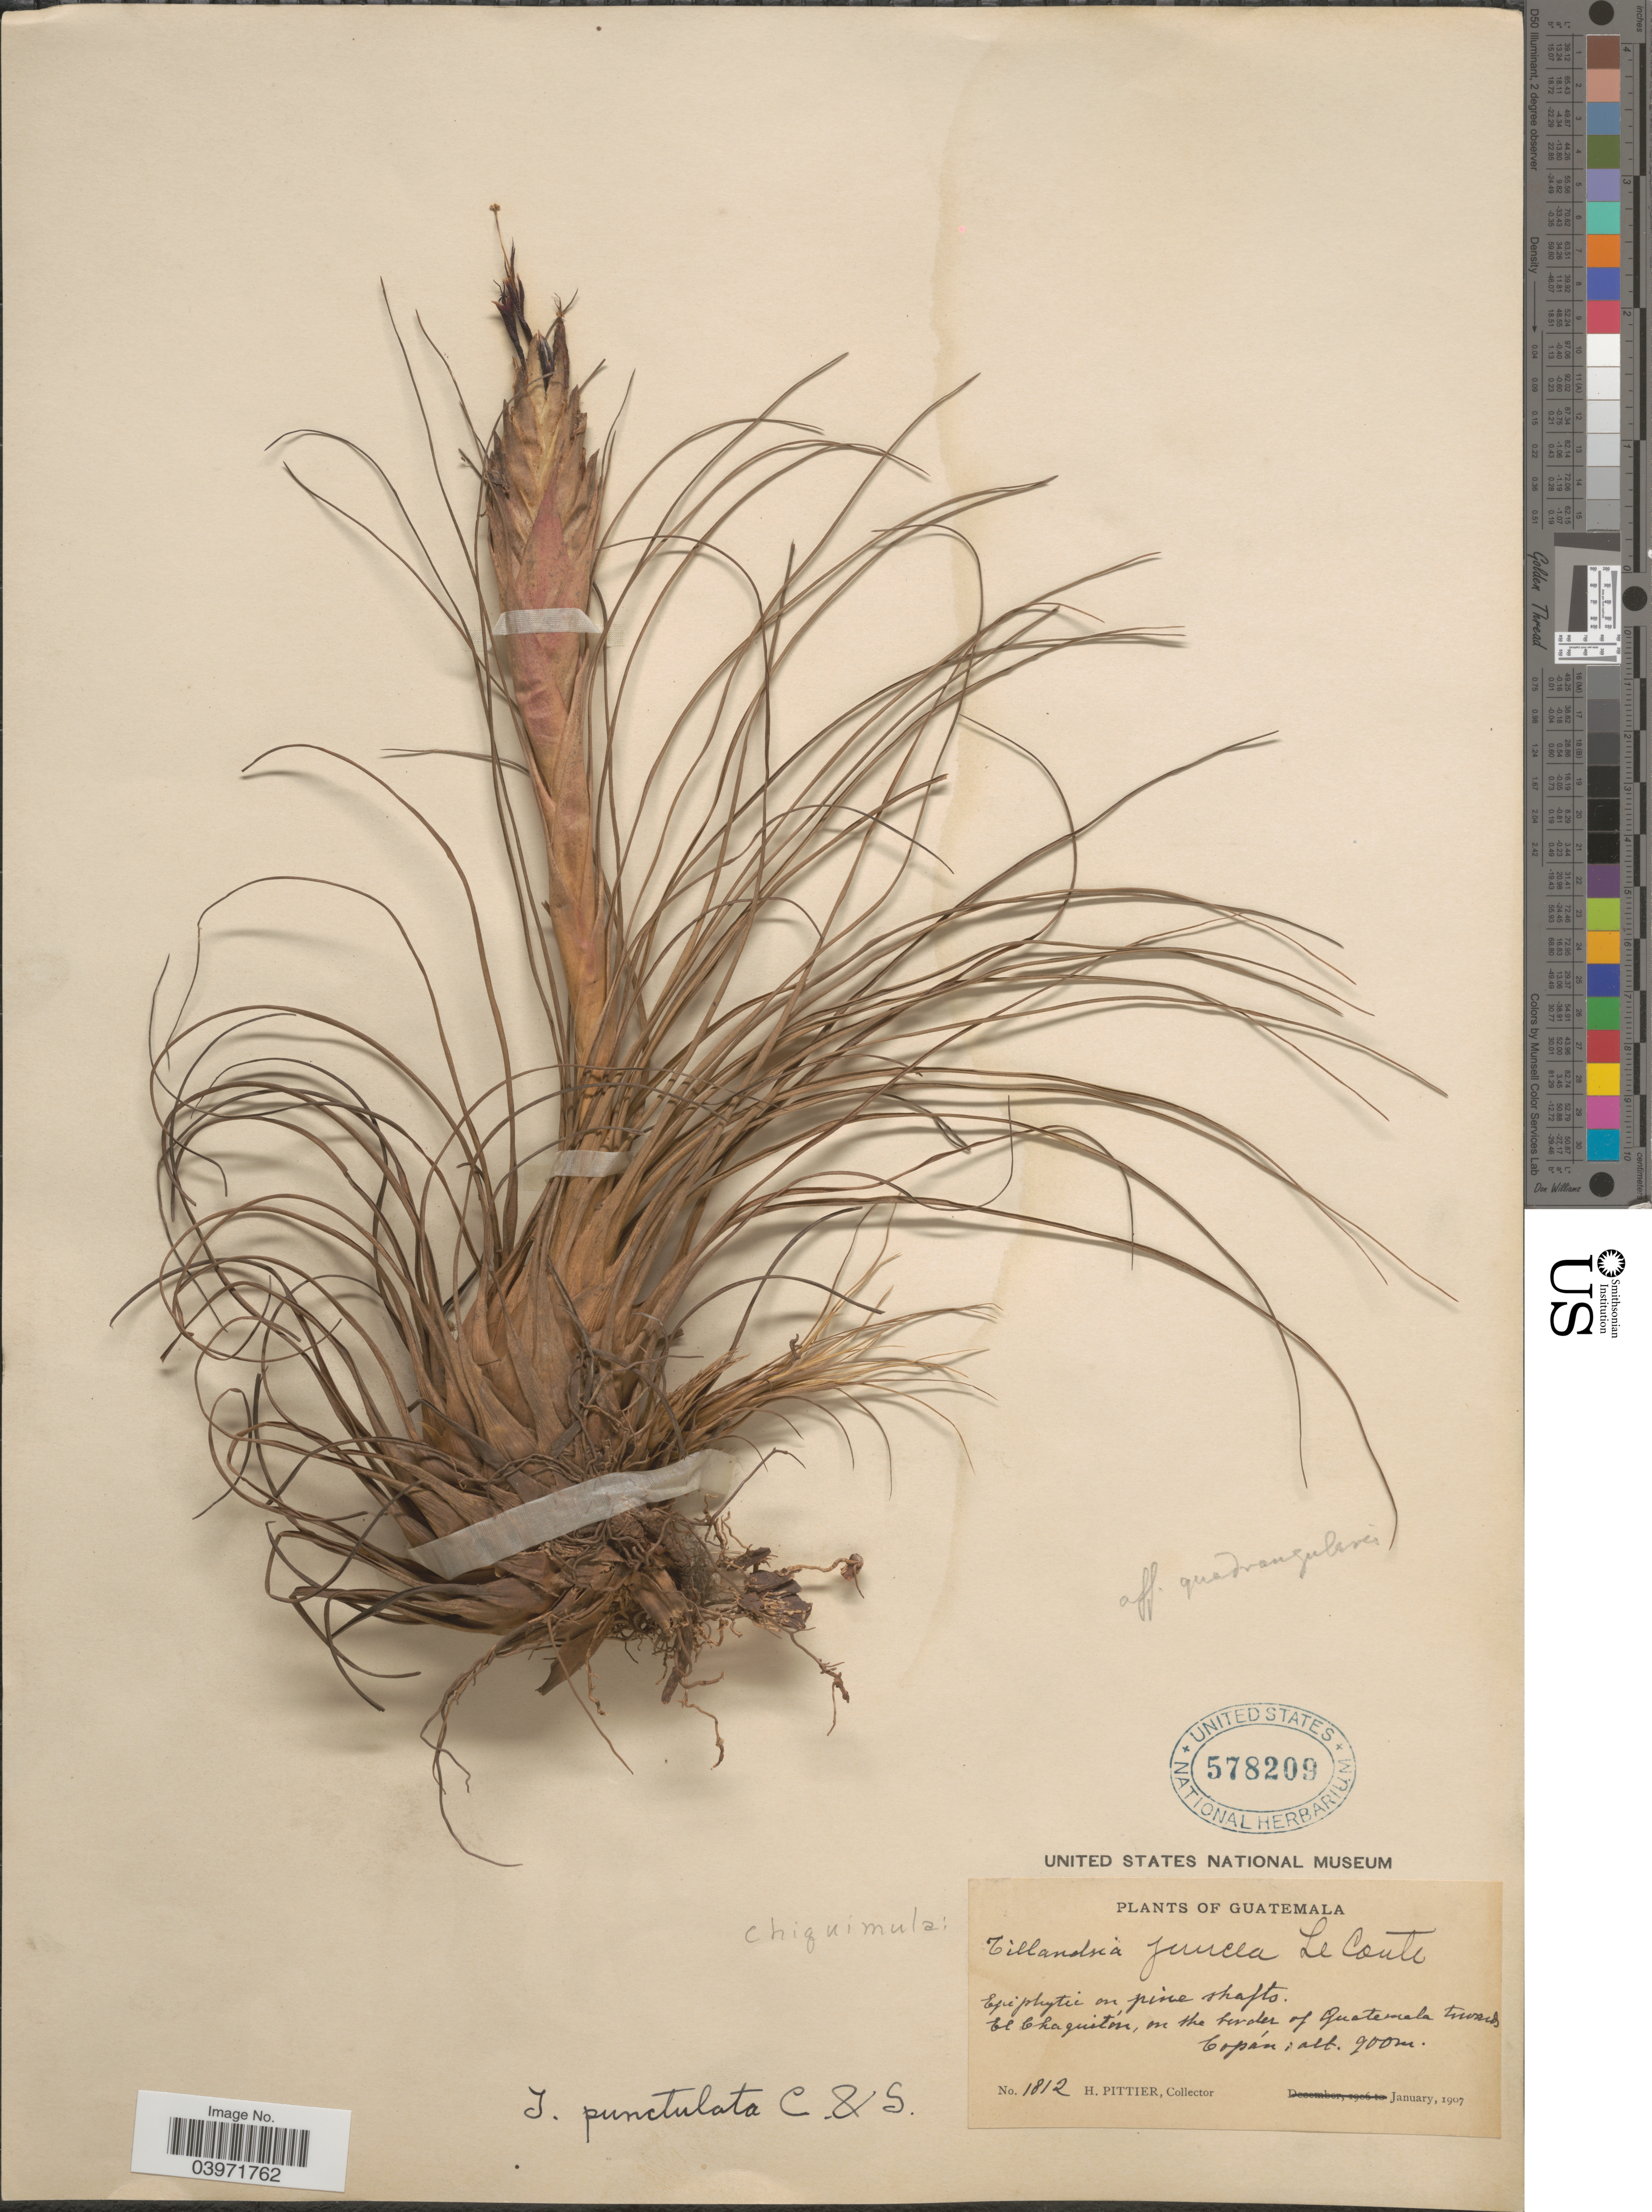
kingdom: Plantae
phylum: Tracheophyta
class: Liliopsida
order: Poales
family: Bromeliaceae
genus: Tillandsia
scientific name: Tillandsia punctulata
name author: Schltdl. & Cham.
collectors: H. F. Pittier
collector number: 1812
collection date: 1907-01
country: Guatemala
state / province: Chiquimula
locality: El Chaquitón, on the border of Guatemala towards Copán.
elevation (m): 900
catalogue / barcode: US 578209